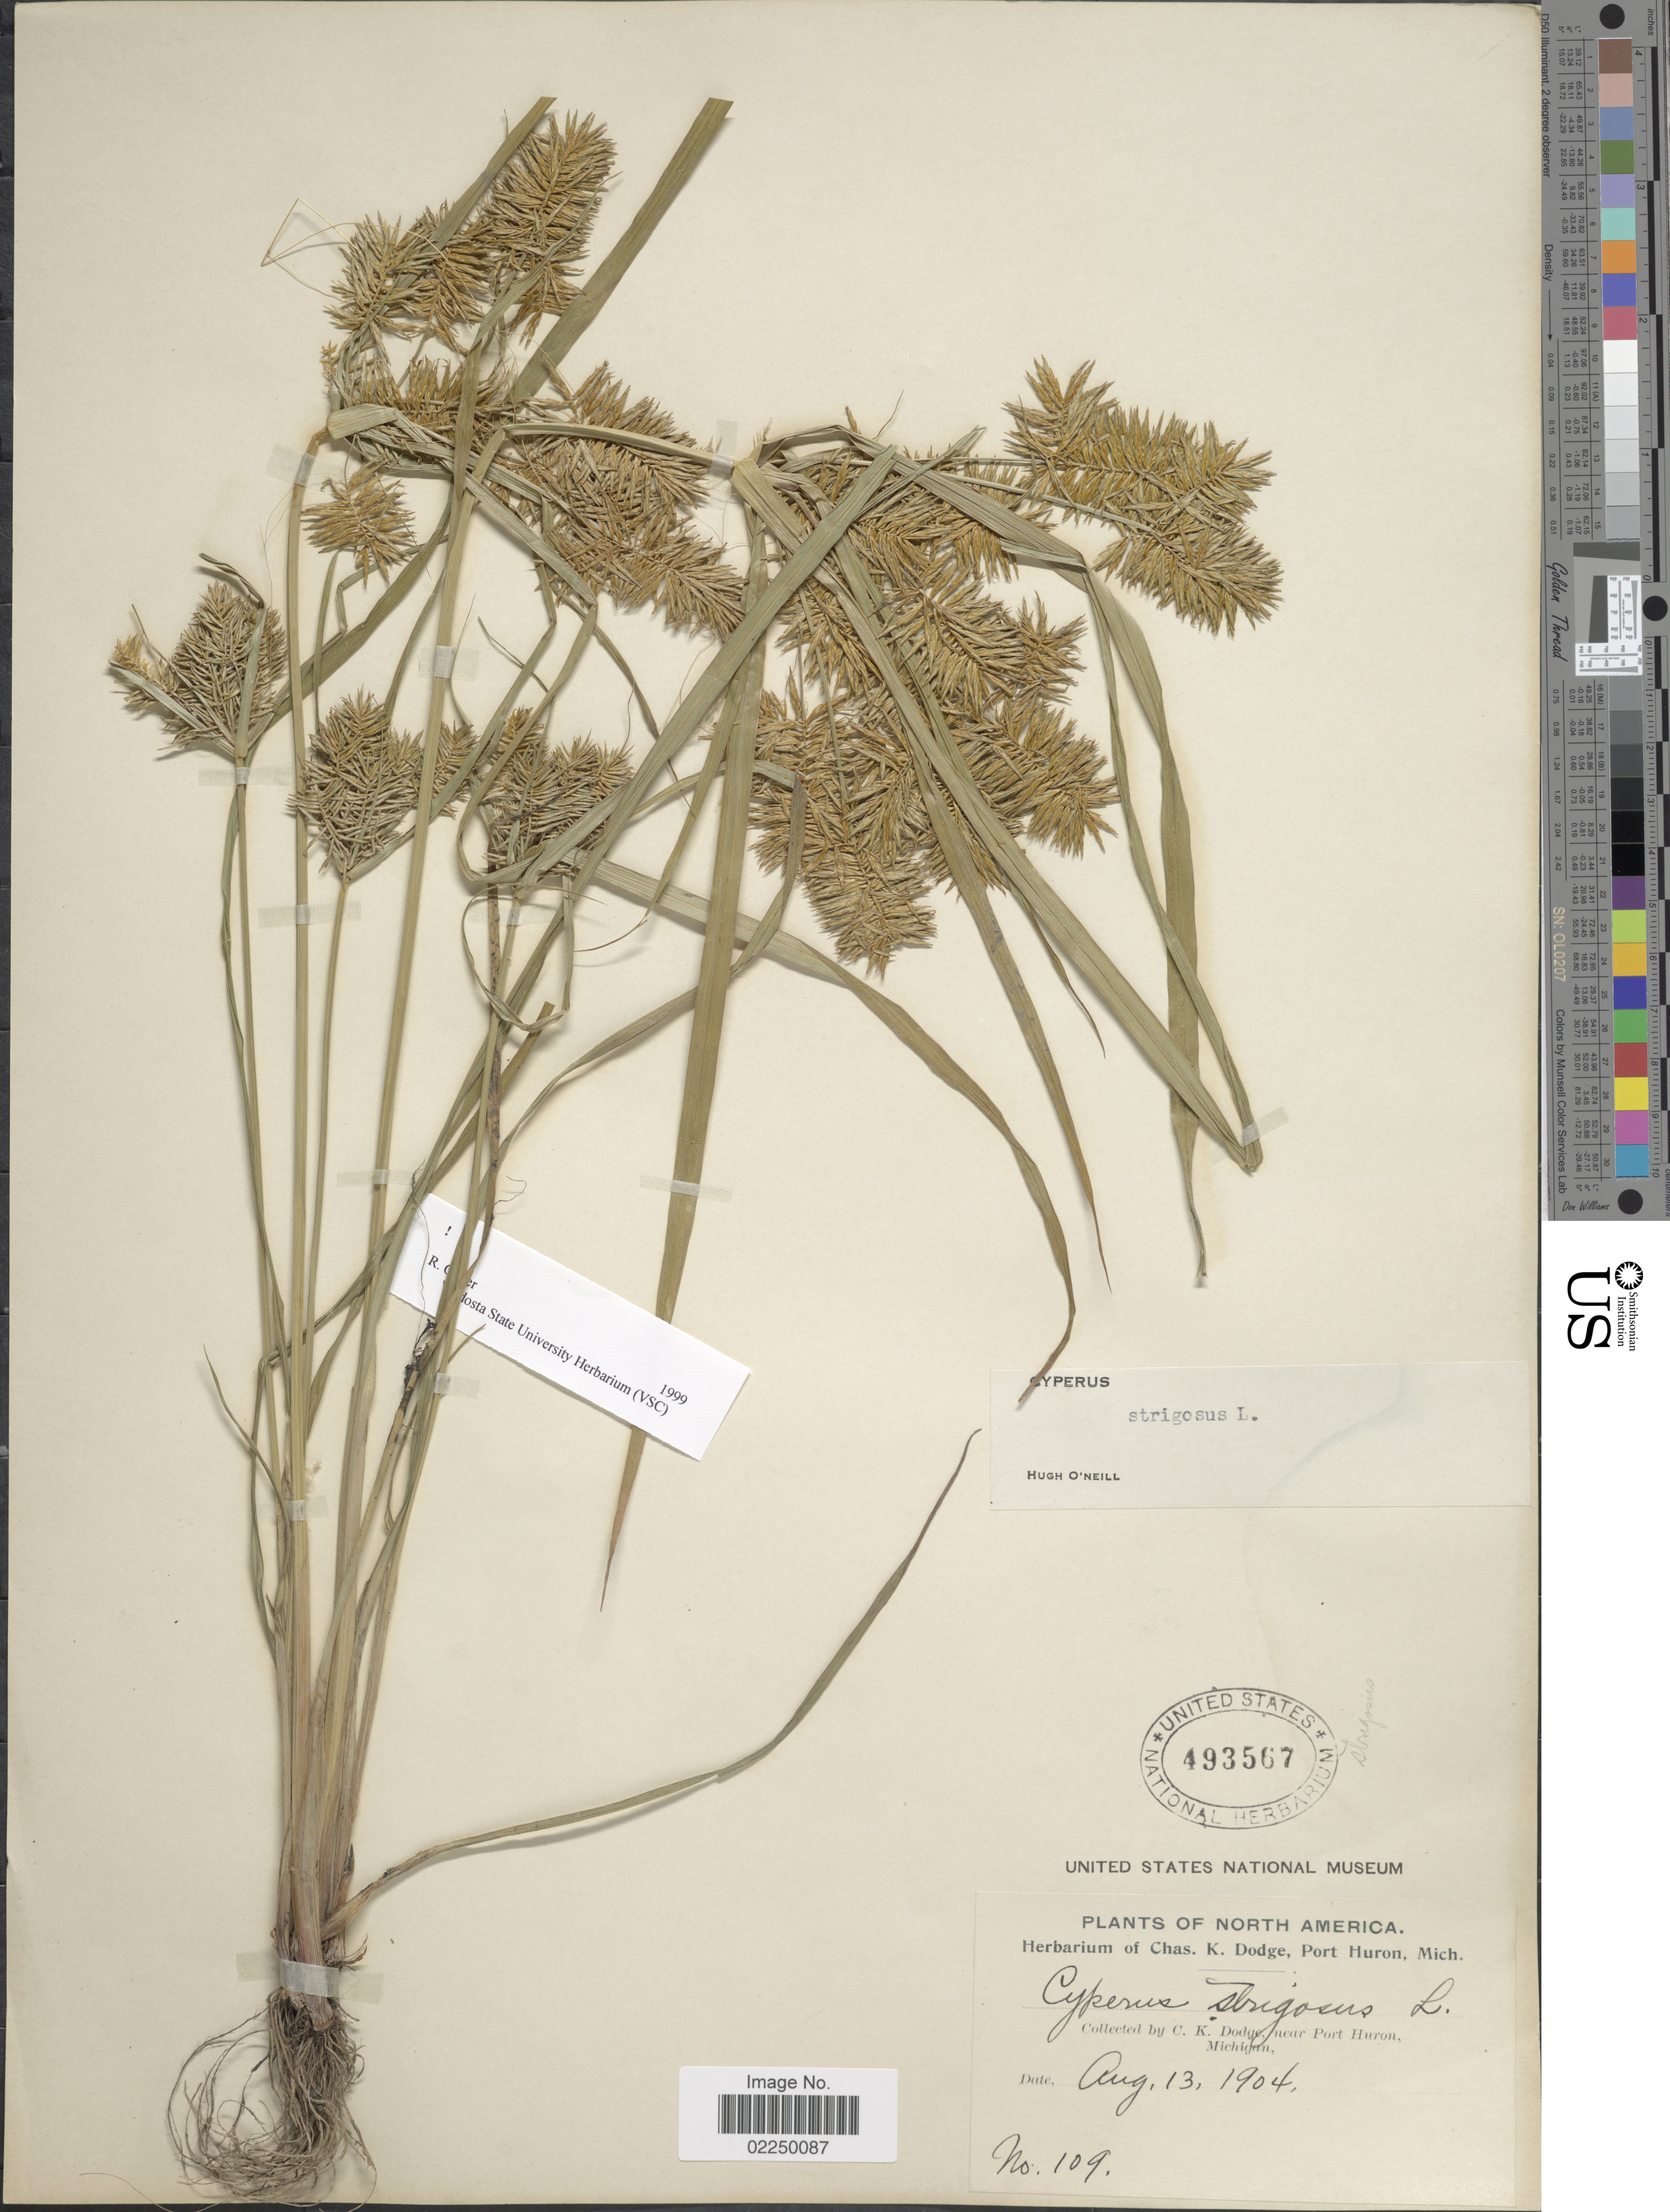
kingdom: Plantae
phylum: Tracheophyta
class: Liliopsida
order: Poales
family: Cyperaceae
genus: Cyperus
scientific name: Cyperus strigosus L.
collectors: C. K. Dodge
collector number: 109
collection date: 1904-08-13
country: United States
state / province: Michigan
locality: Near Port Huran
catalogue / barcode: US 493567